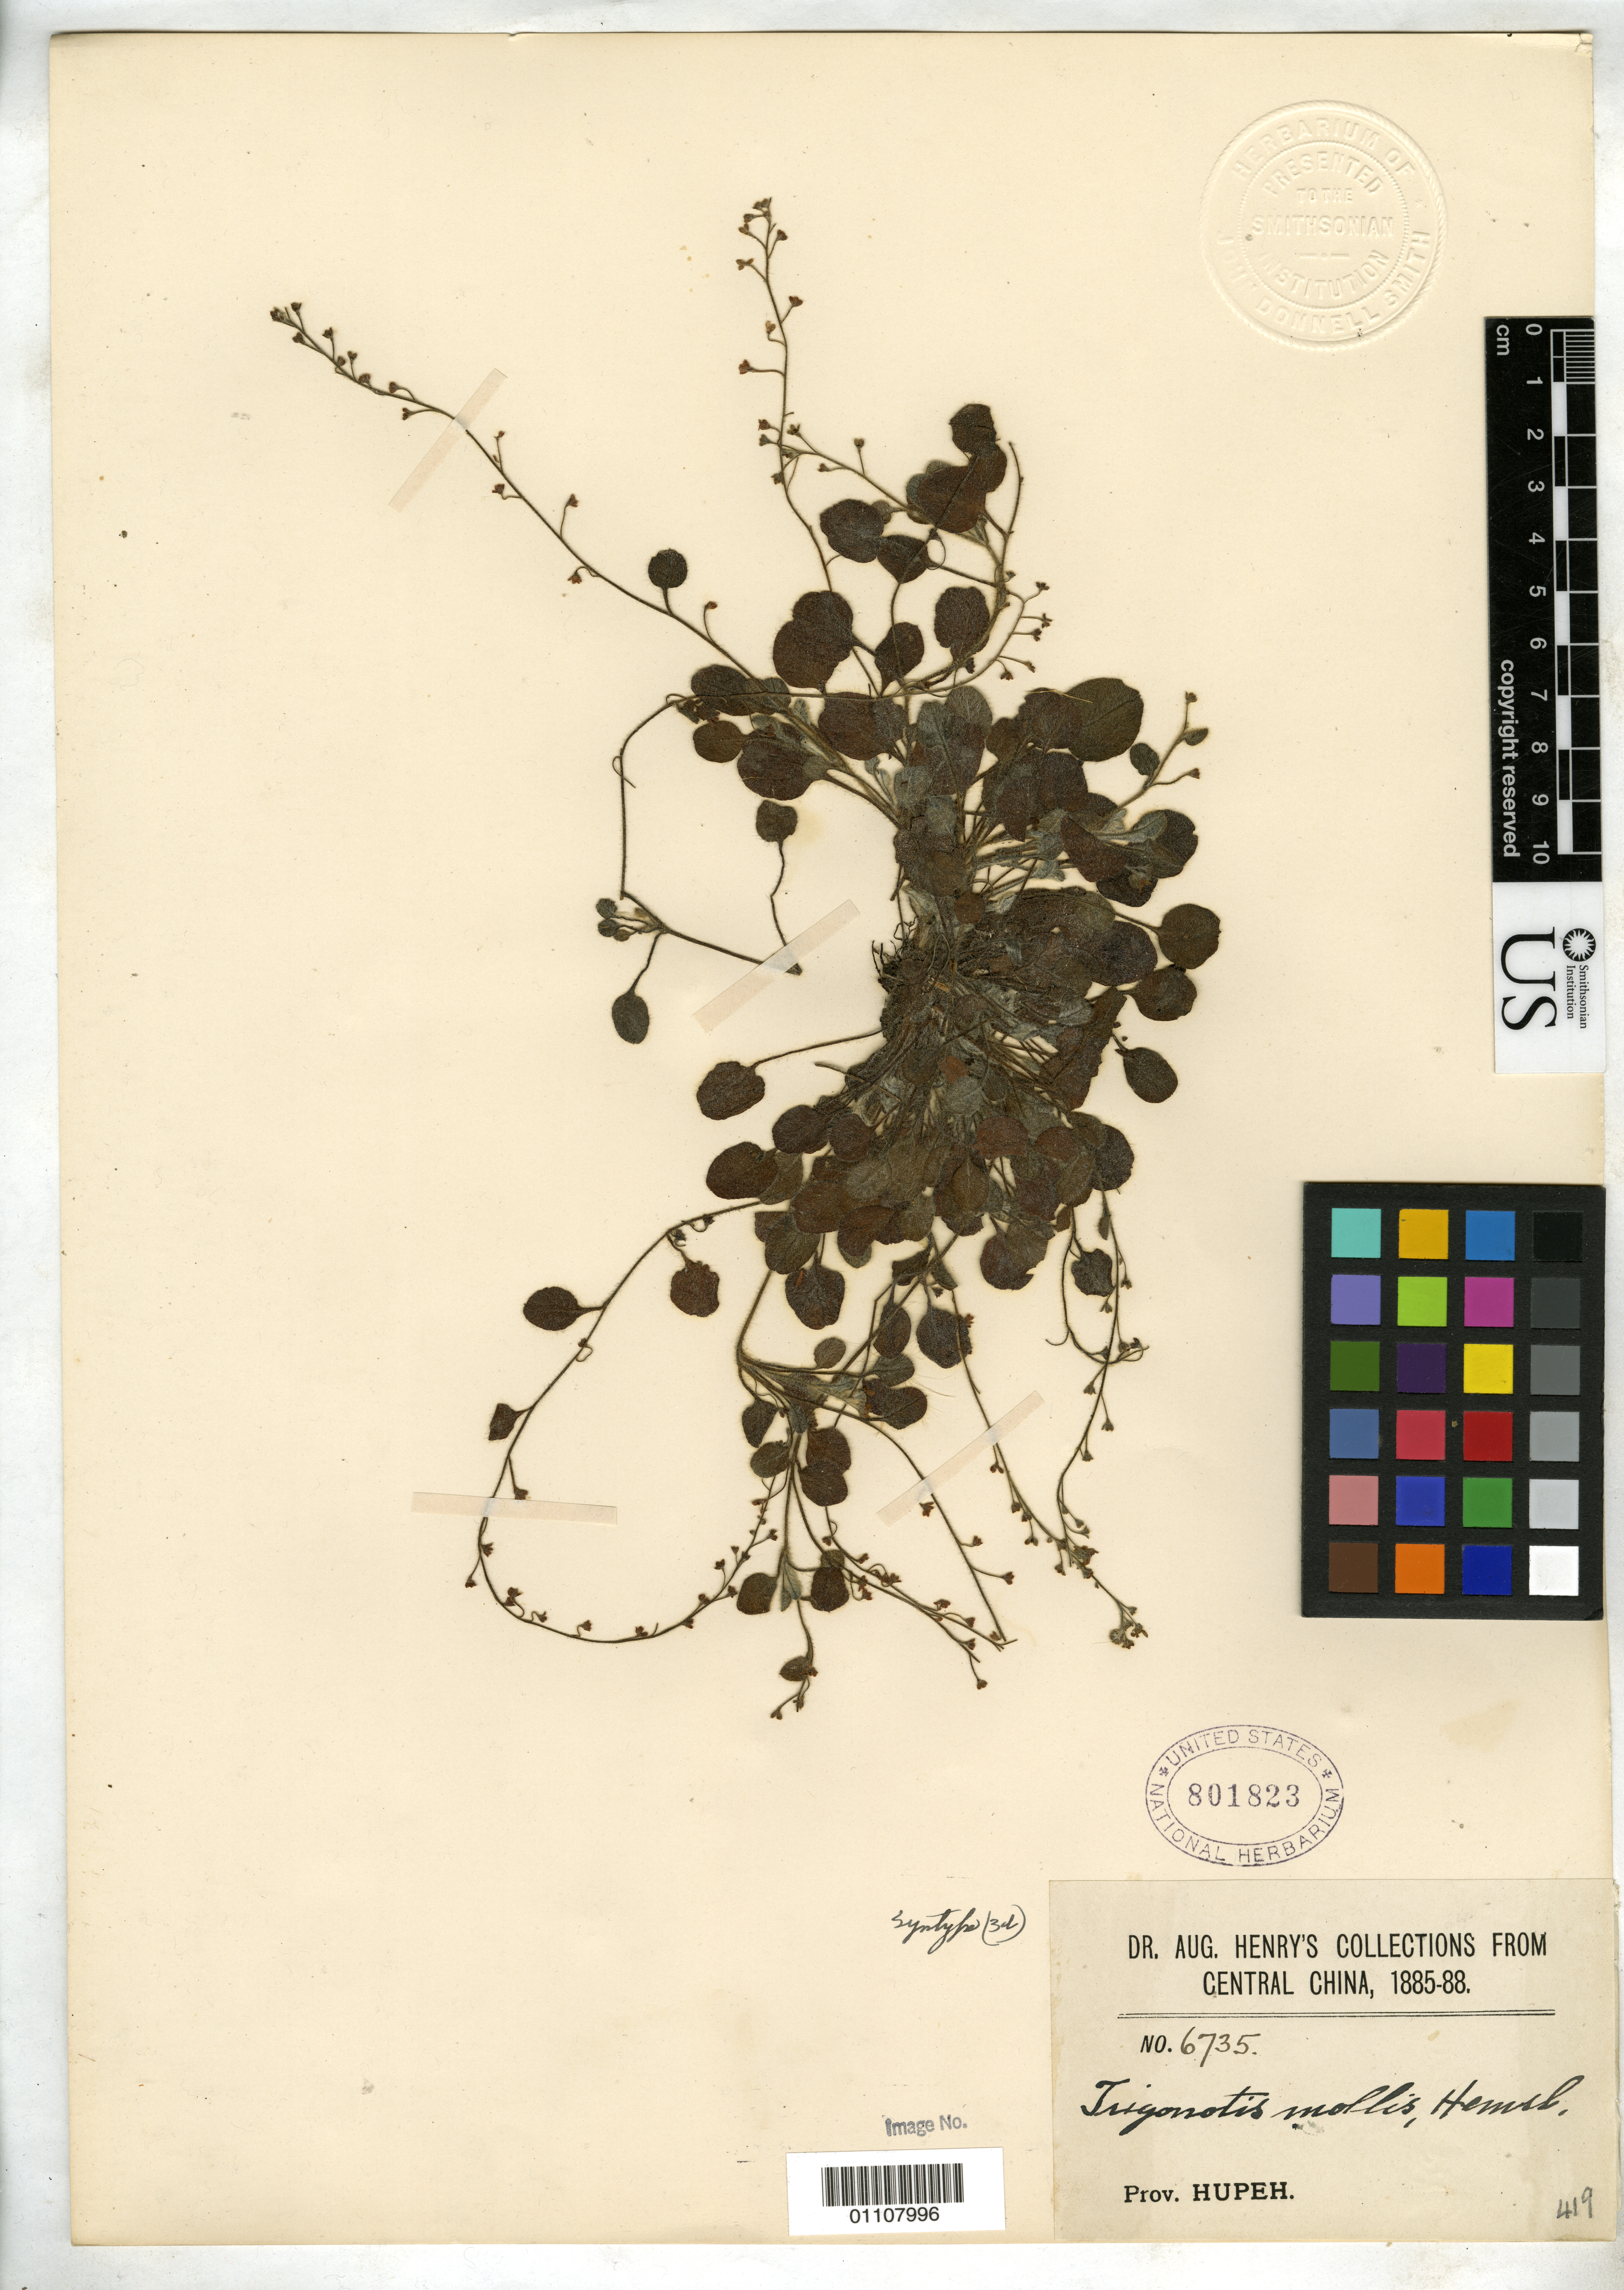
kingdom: Plantae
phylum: Tracheophyta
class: Magnoliopsida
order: Boraginales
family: Boraginaceae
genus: Trigonotis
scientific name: Trigonotis mollis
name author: Hemsl.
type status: Syntype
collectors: A. Henry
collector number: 6735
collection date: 1885/1888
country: China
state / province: Hubei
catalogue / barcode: US 801823